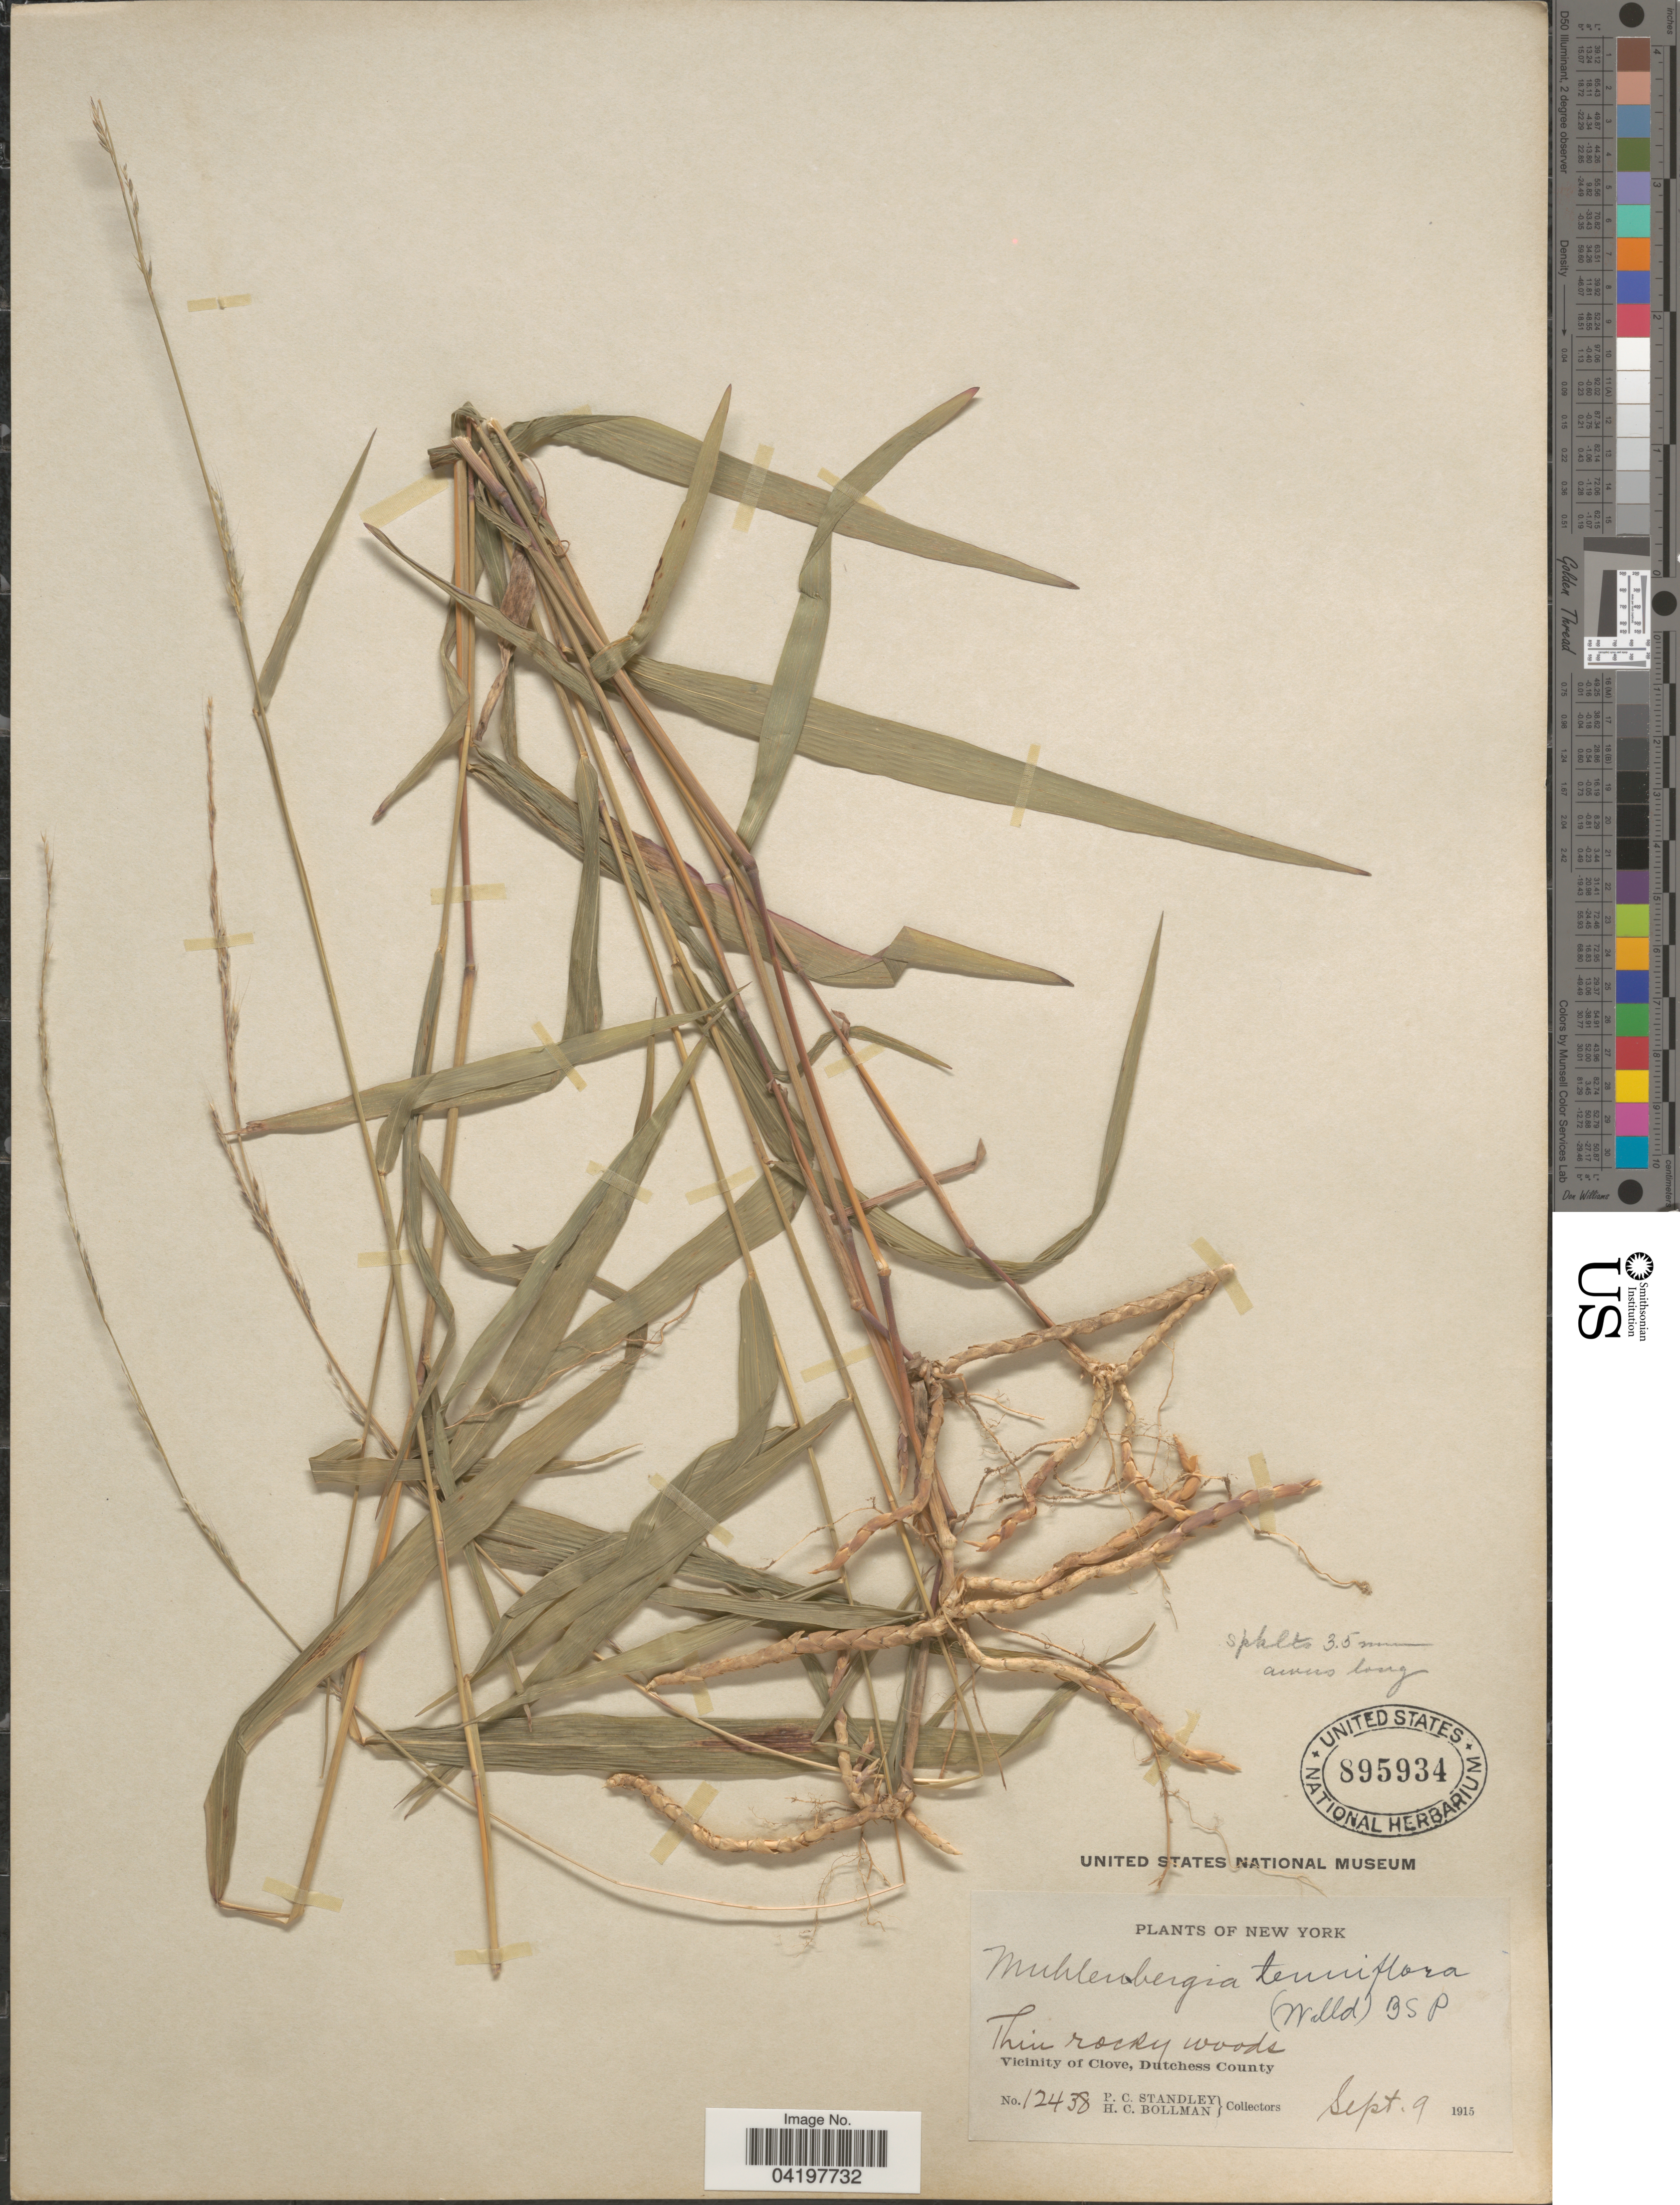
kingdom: Plantae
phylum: Tracheophyta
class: Liliopsida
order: Poales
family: Poaceae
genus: Muhlenbergia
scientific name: Muhlenbergia tenuiflora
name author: (Willd.) Britton, Stearns & Poggenb.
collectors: P. C. Standley & H. C. Bollman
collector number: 12438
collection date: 1915-09-09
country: United States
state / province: New York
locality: Thin rocky woods. Vicinity of Clove, Dutchess County.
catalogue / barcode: US 895934